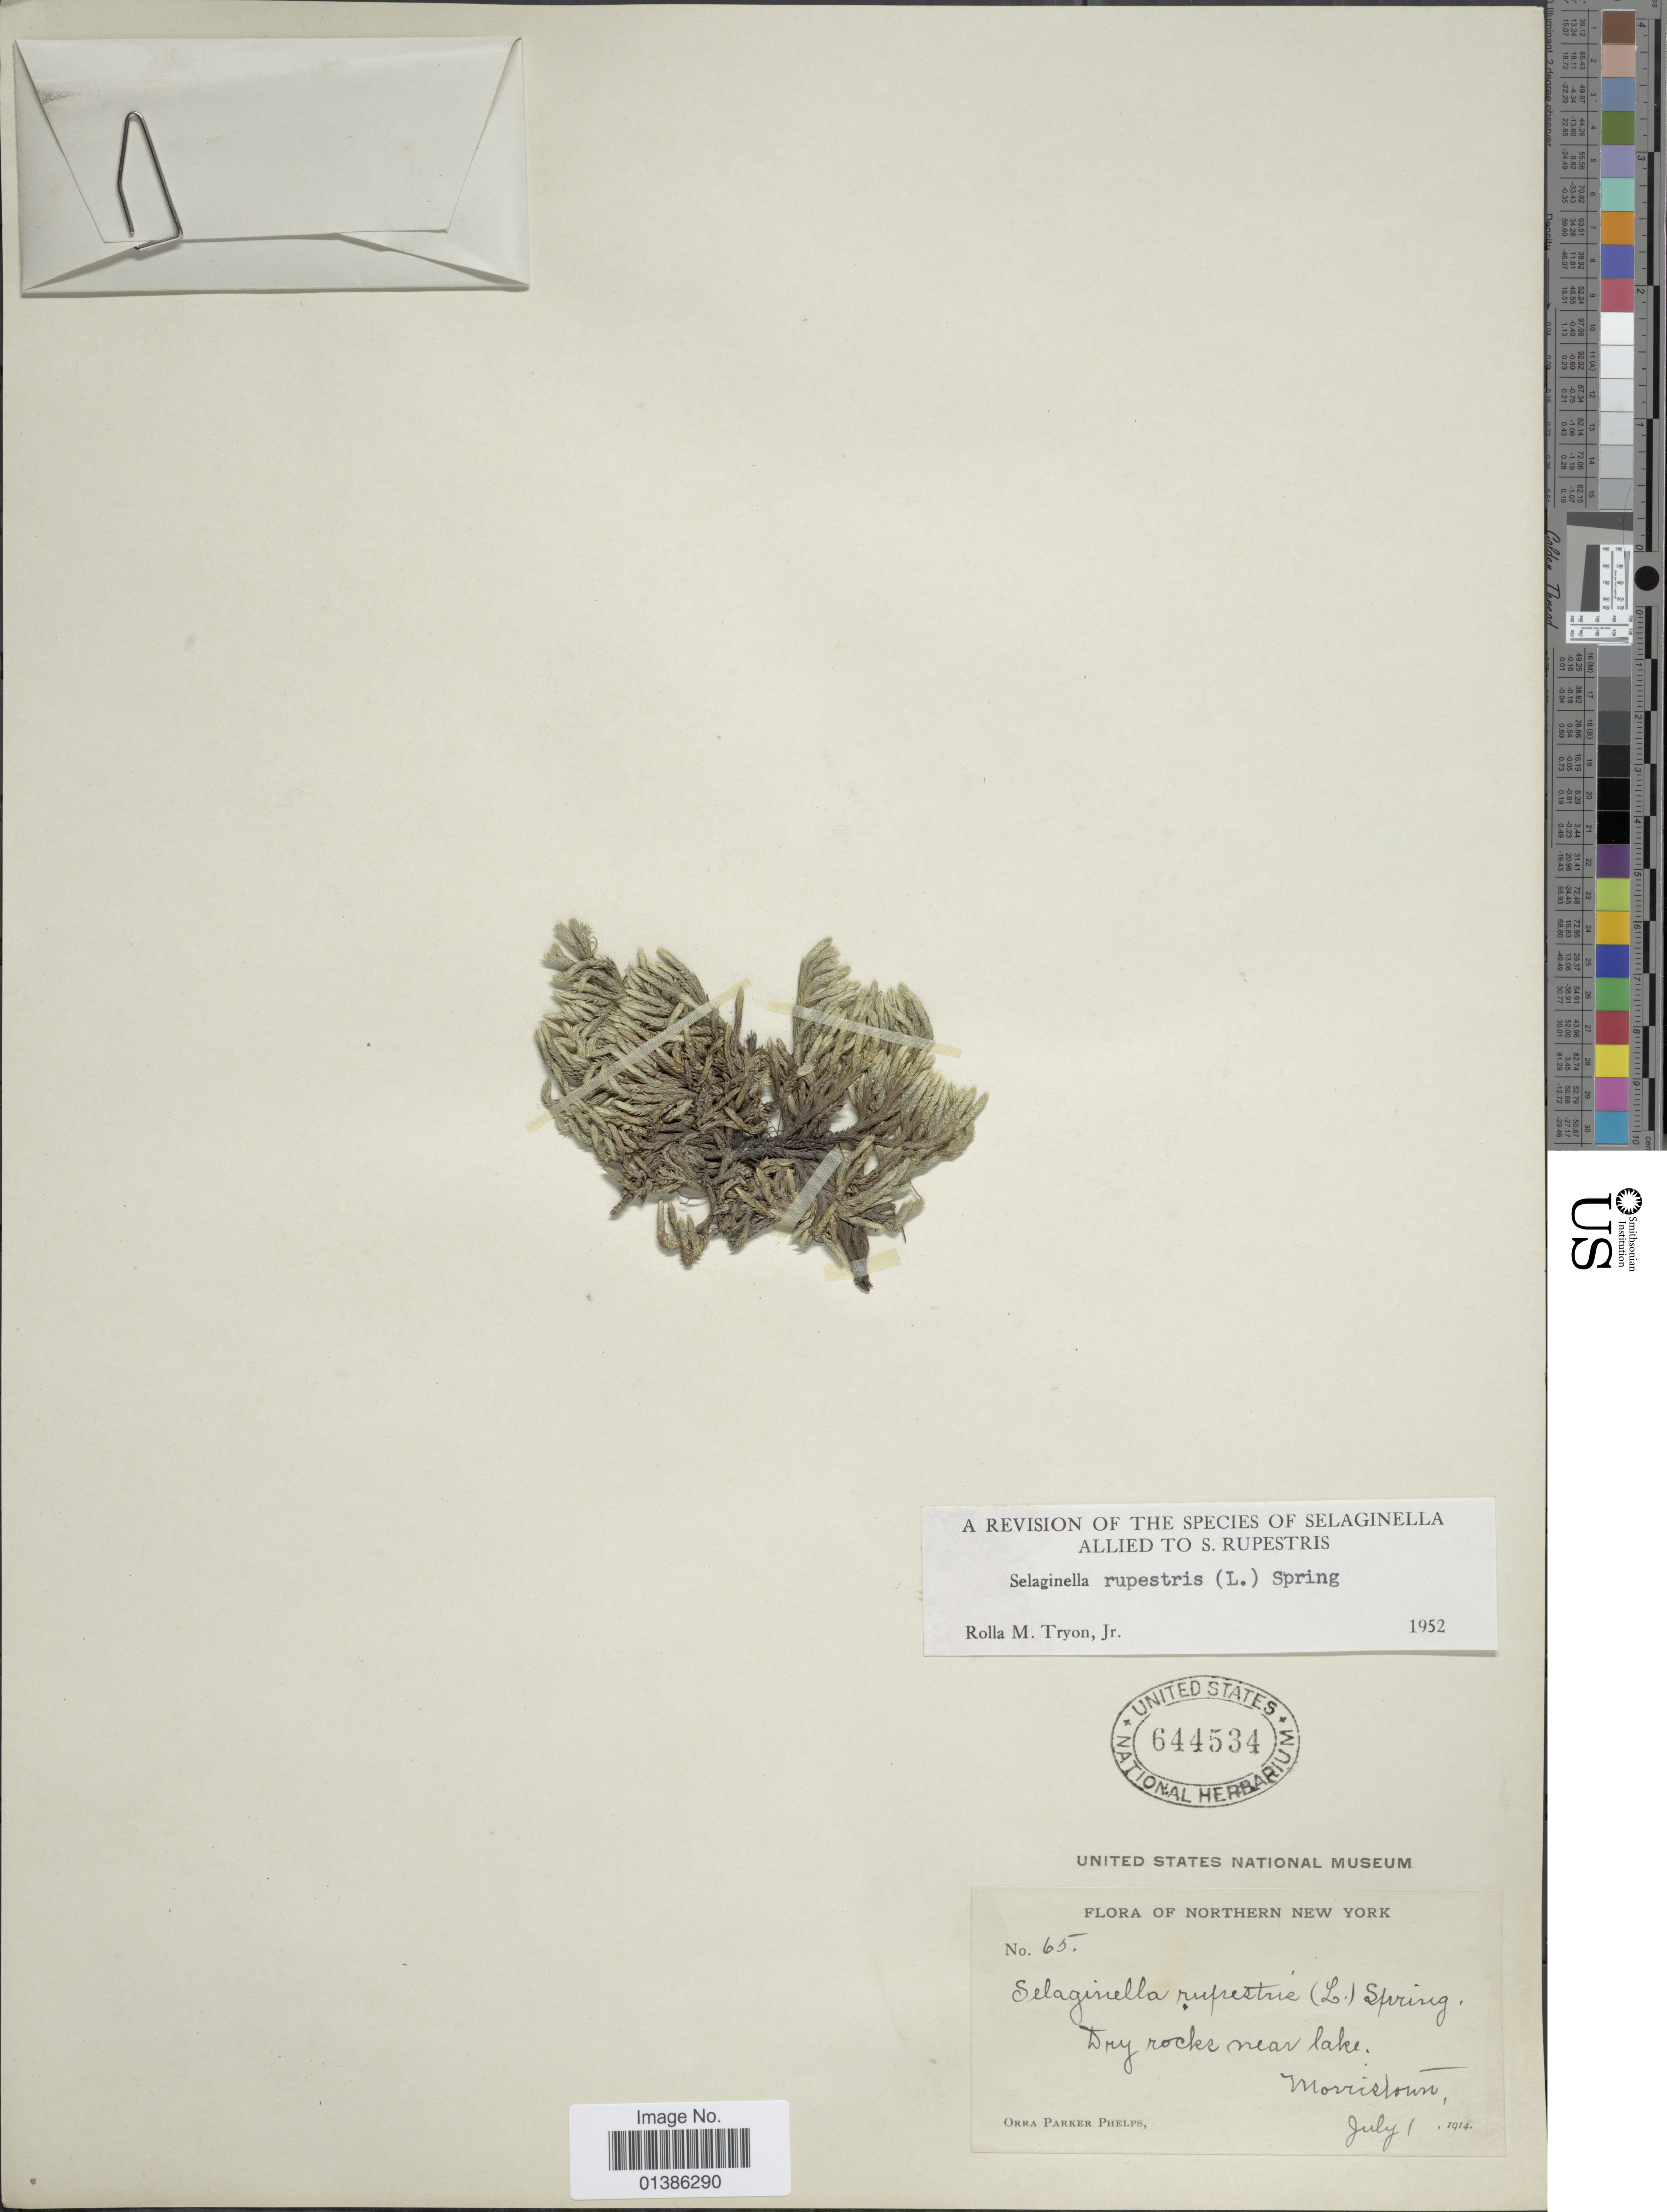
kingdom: Plantae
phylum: Tracheophyta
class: Lycopodiopsida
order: Selaginellales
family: Selaginellaceae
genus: Selaginella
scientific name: Selaginella rupestris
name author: (L.) Spring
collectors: O. P. Phelps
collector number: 65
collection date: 1914-07-01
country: United States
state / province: New York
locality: Northern New York. Morristown.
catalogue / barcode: US 644534